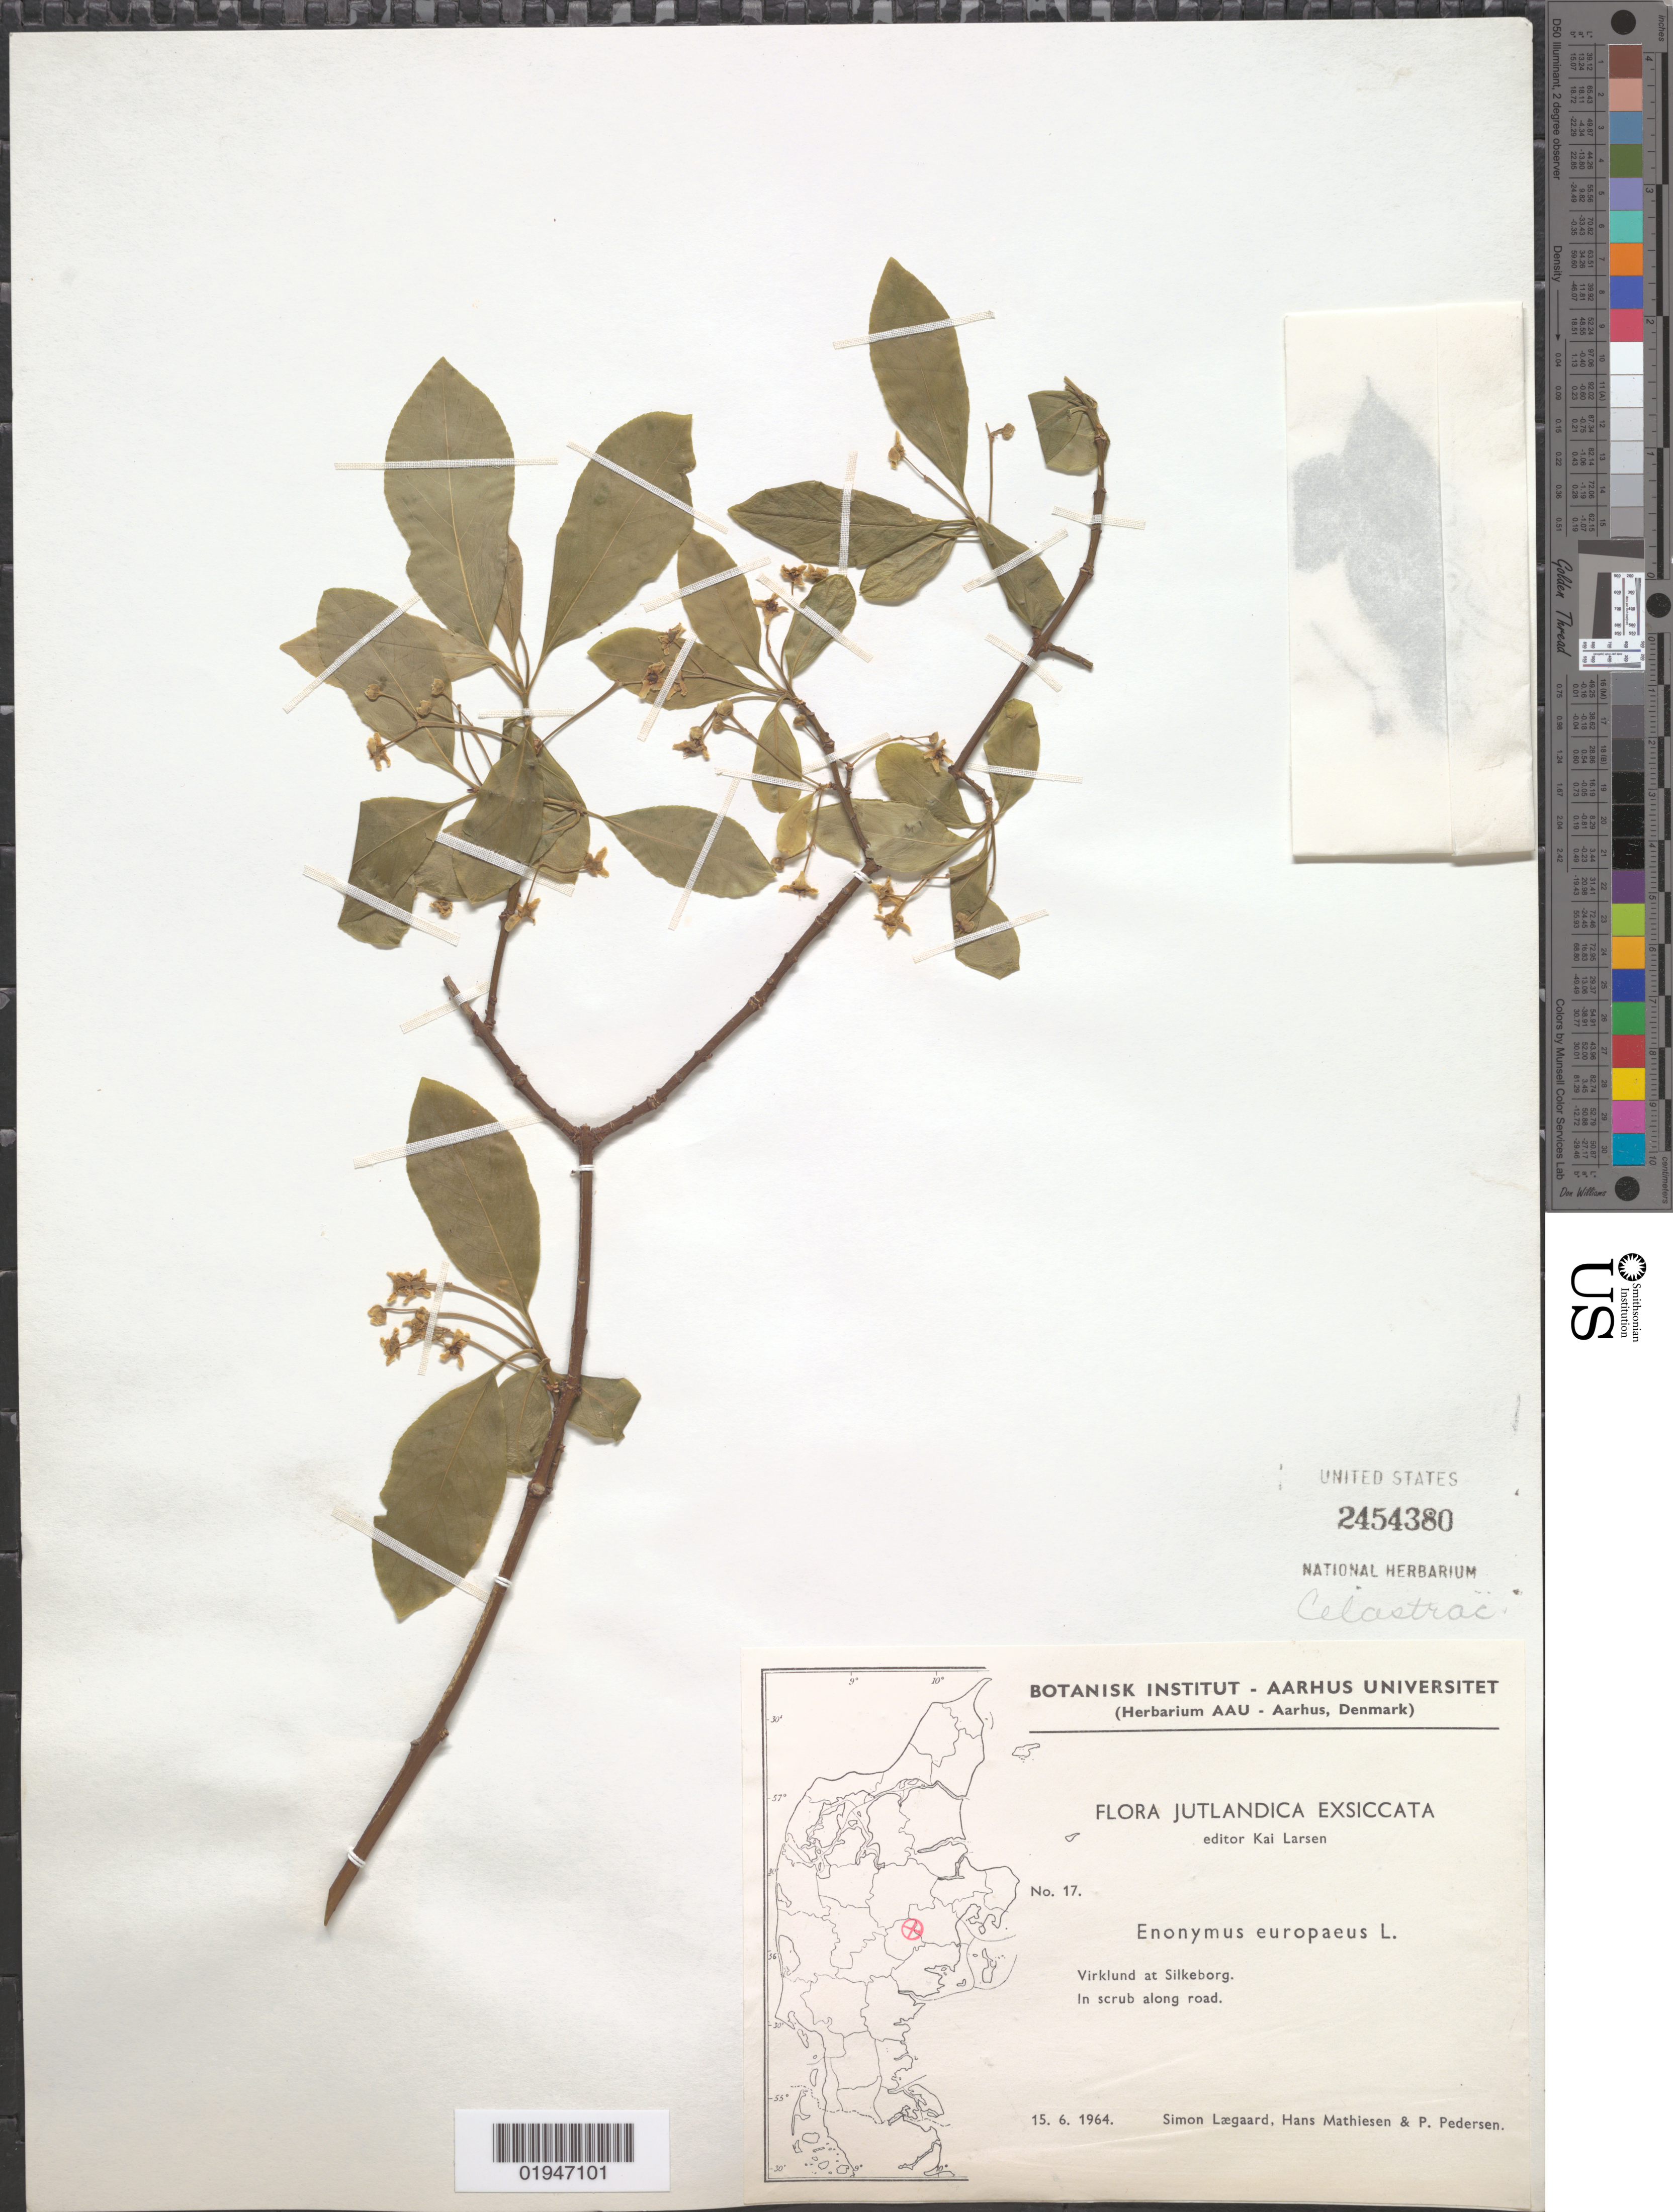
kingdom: Plantae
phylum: Tracheophyta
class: Magnoliopsida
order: Celastrales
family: Celastraceae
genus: Euonymus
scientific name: Euonymus europaeus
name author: L.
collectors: S. Lægaard, H. Mathiesen & P. Pedersen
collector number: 17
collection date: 1964-06-15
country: Denmark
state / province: Midtjylland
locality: Virklund at Silkeborg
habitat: In scrub along road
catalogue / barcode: US 2454380